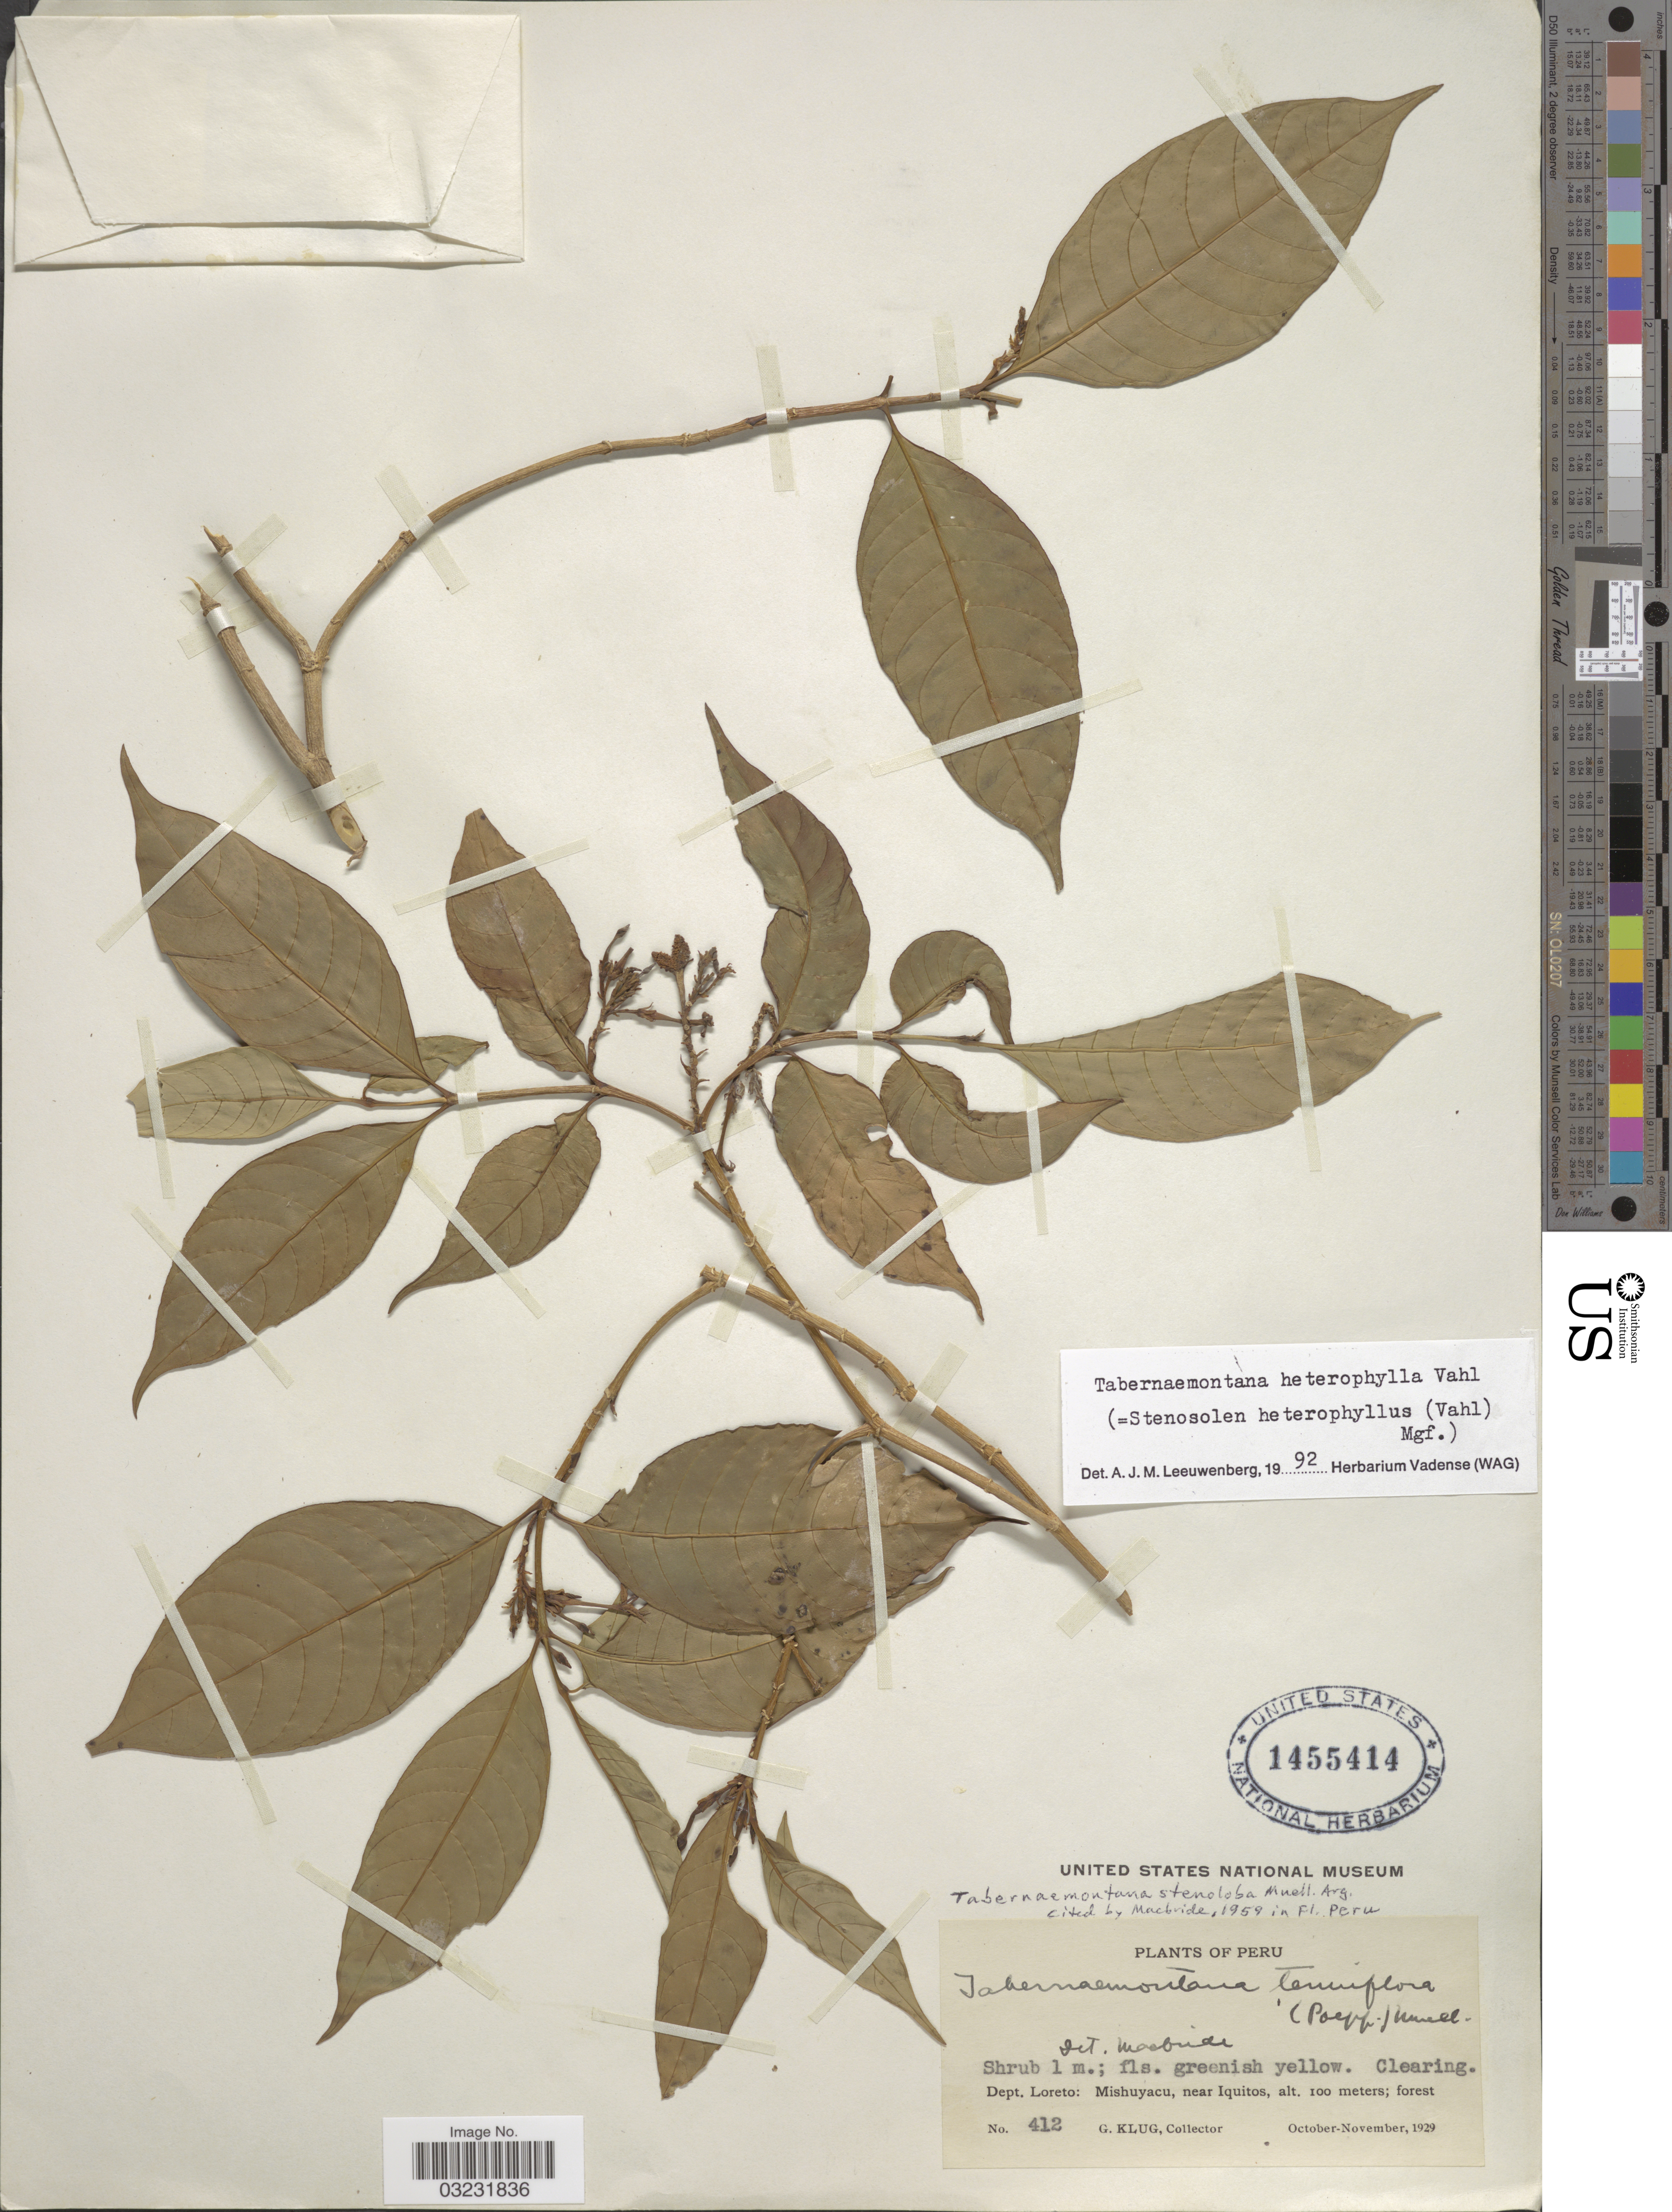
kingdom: Plantae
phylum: Tracheophyta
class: Magnoliopsida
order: Gentianales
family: Apocynaceae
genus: Tabernaemontana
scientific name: Tabernaemontana heterophylla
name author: Vahl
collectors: G. Klug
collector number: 412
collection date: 1929-10/1929-11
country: Peru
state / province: Loreto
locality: Dept. Loreto: Mishuyacu, near Iquitos.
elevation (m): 100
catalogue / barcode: US 1455414